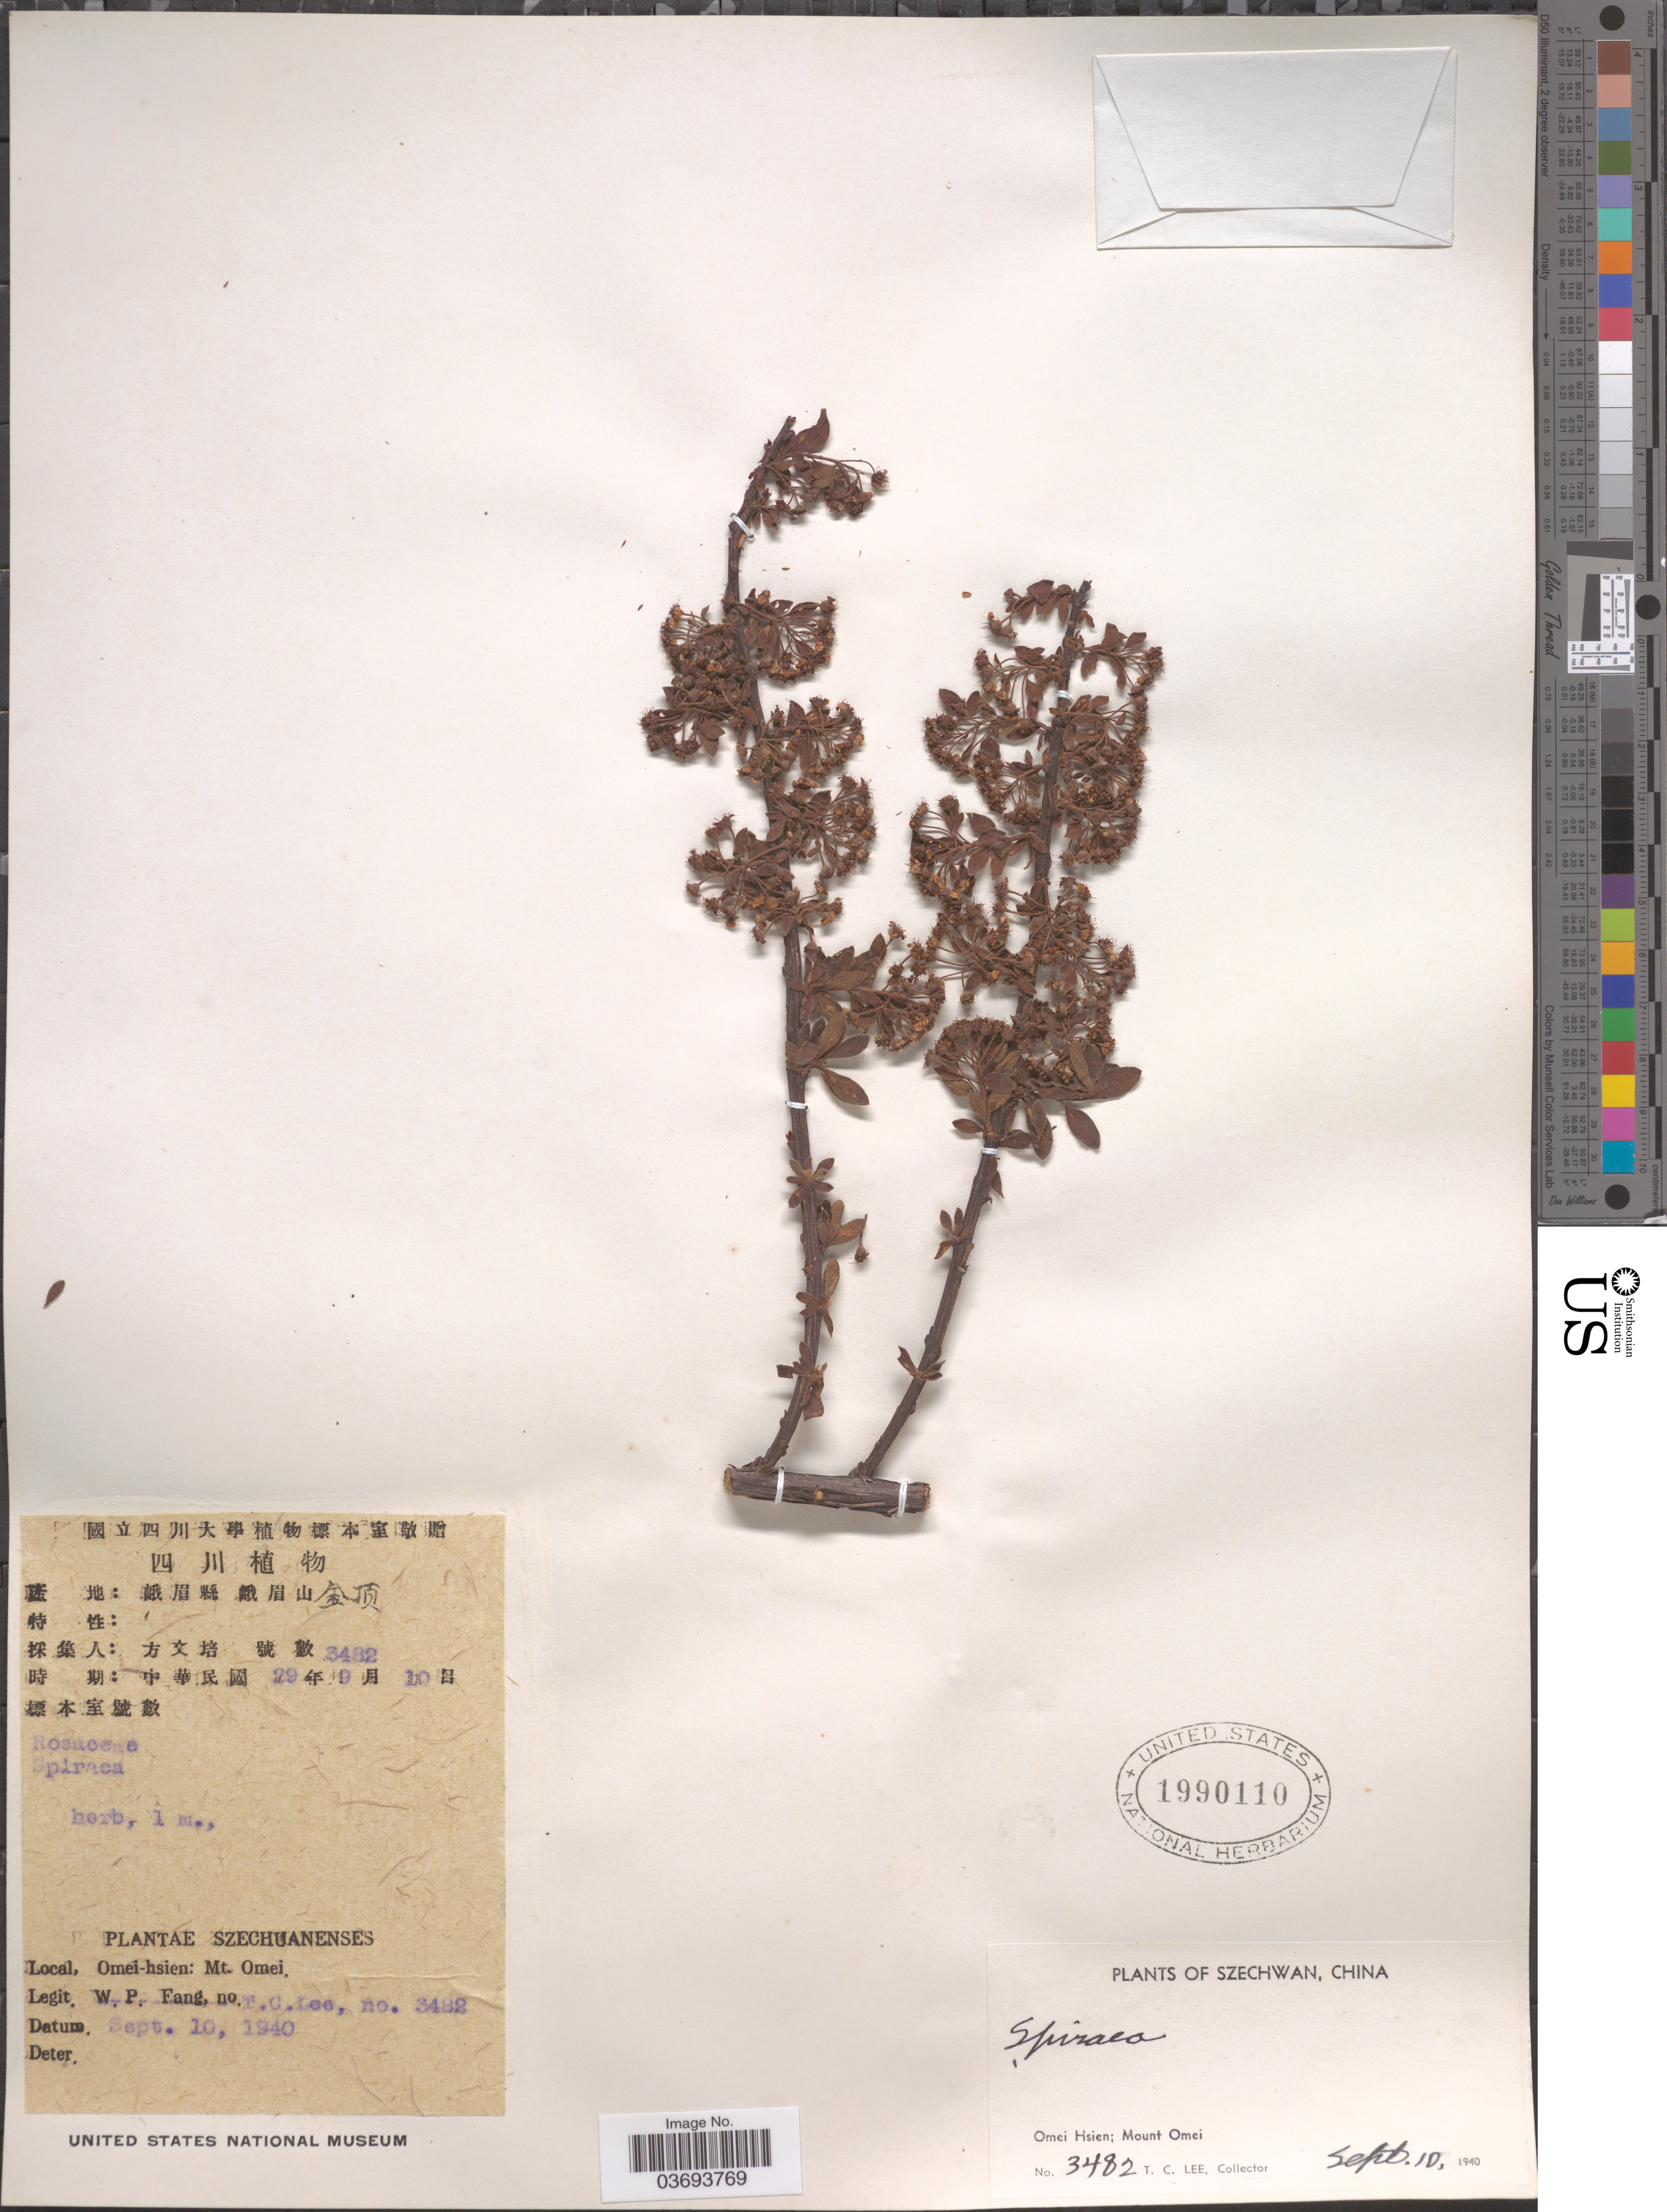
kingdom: Plantae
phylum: Tracheophyta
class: Magnoliopsida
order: Rosales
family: Rosaceae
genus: Spiraea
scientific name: Spiraea sp.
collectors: T. Lee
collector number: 3482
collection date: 1940-09-10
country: China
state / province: Sichuan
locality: Szechuanenses. Omei-hsien: Mt. Omei.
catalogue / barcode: US 1990110